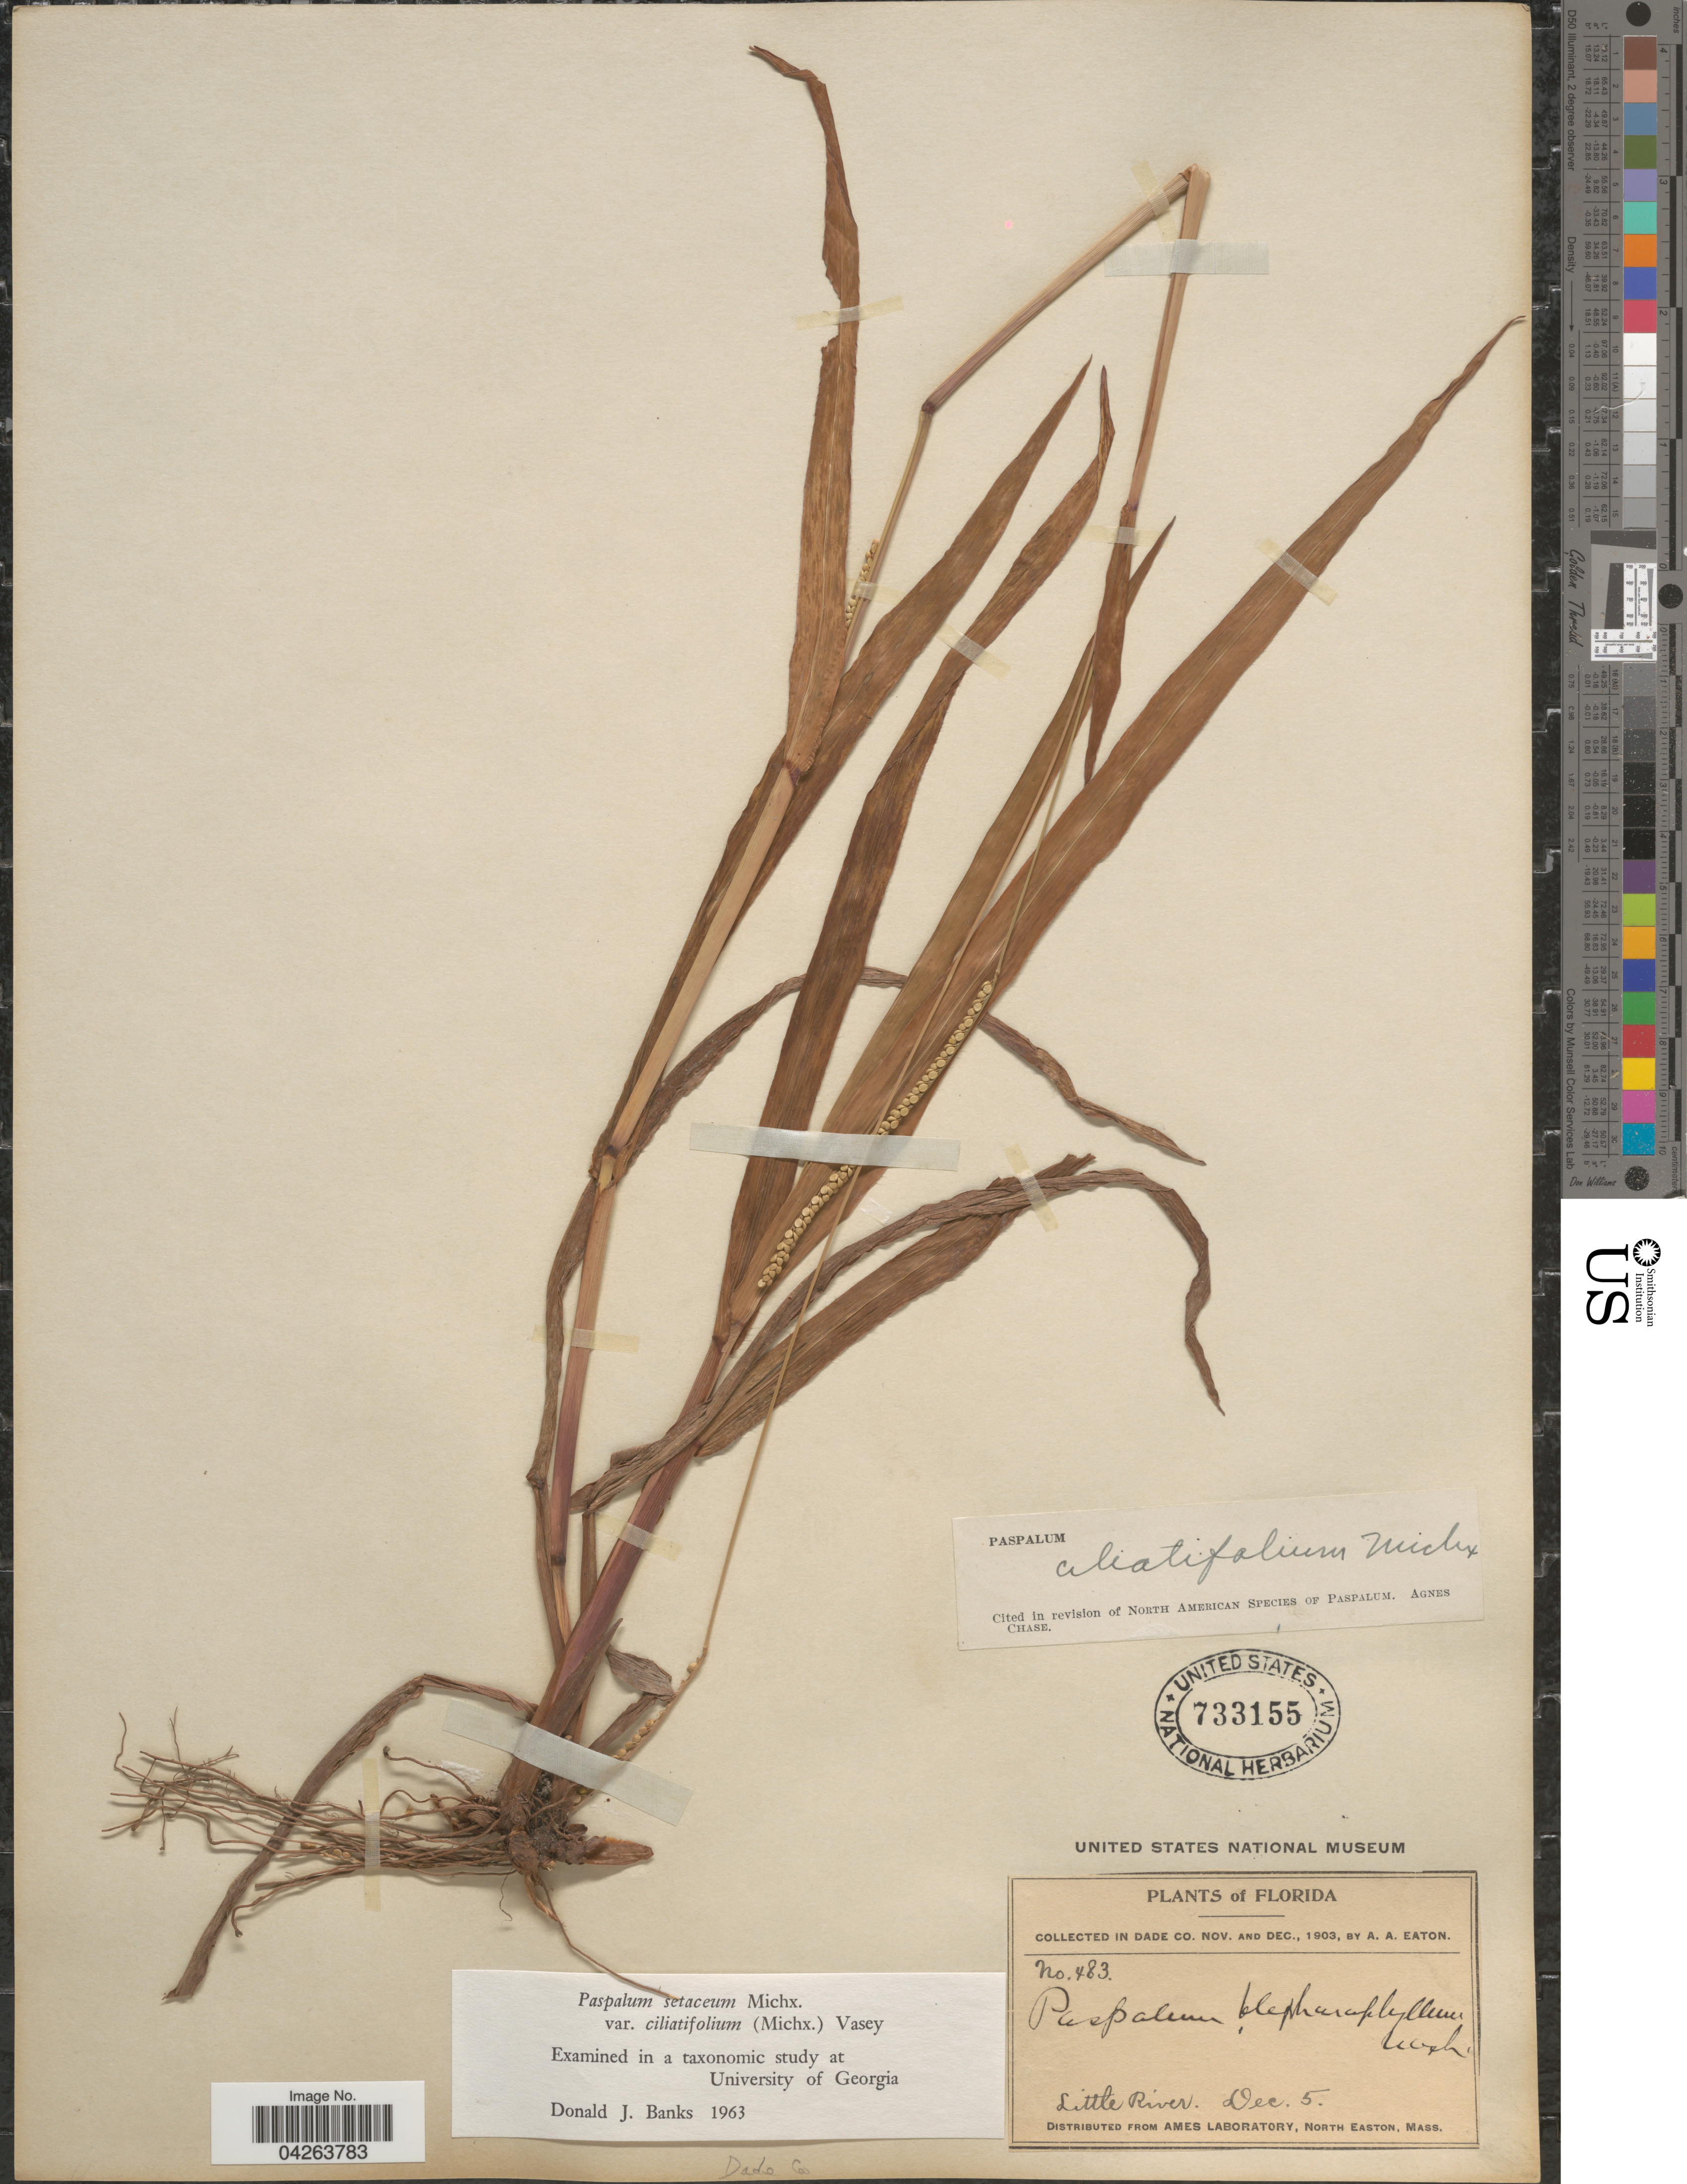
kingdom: Plantae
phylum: Tracheophyta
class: Liliopsida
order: Poales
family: Poaceae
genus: Paspalum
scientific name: Paspalum setaceum var. ciliatifolium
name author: (Michx.) Vasey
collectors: A. A. Eaton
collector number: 483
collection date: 1903-12-05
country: United States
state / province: Florida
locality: Dade Co. Little River.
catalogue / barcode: US 733155